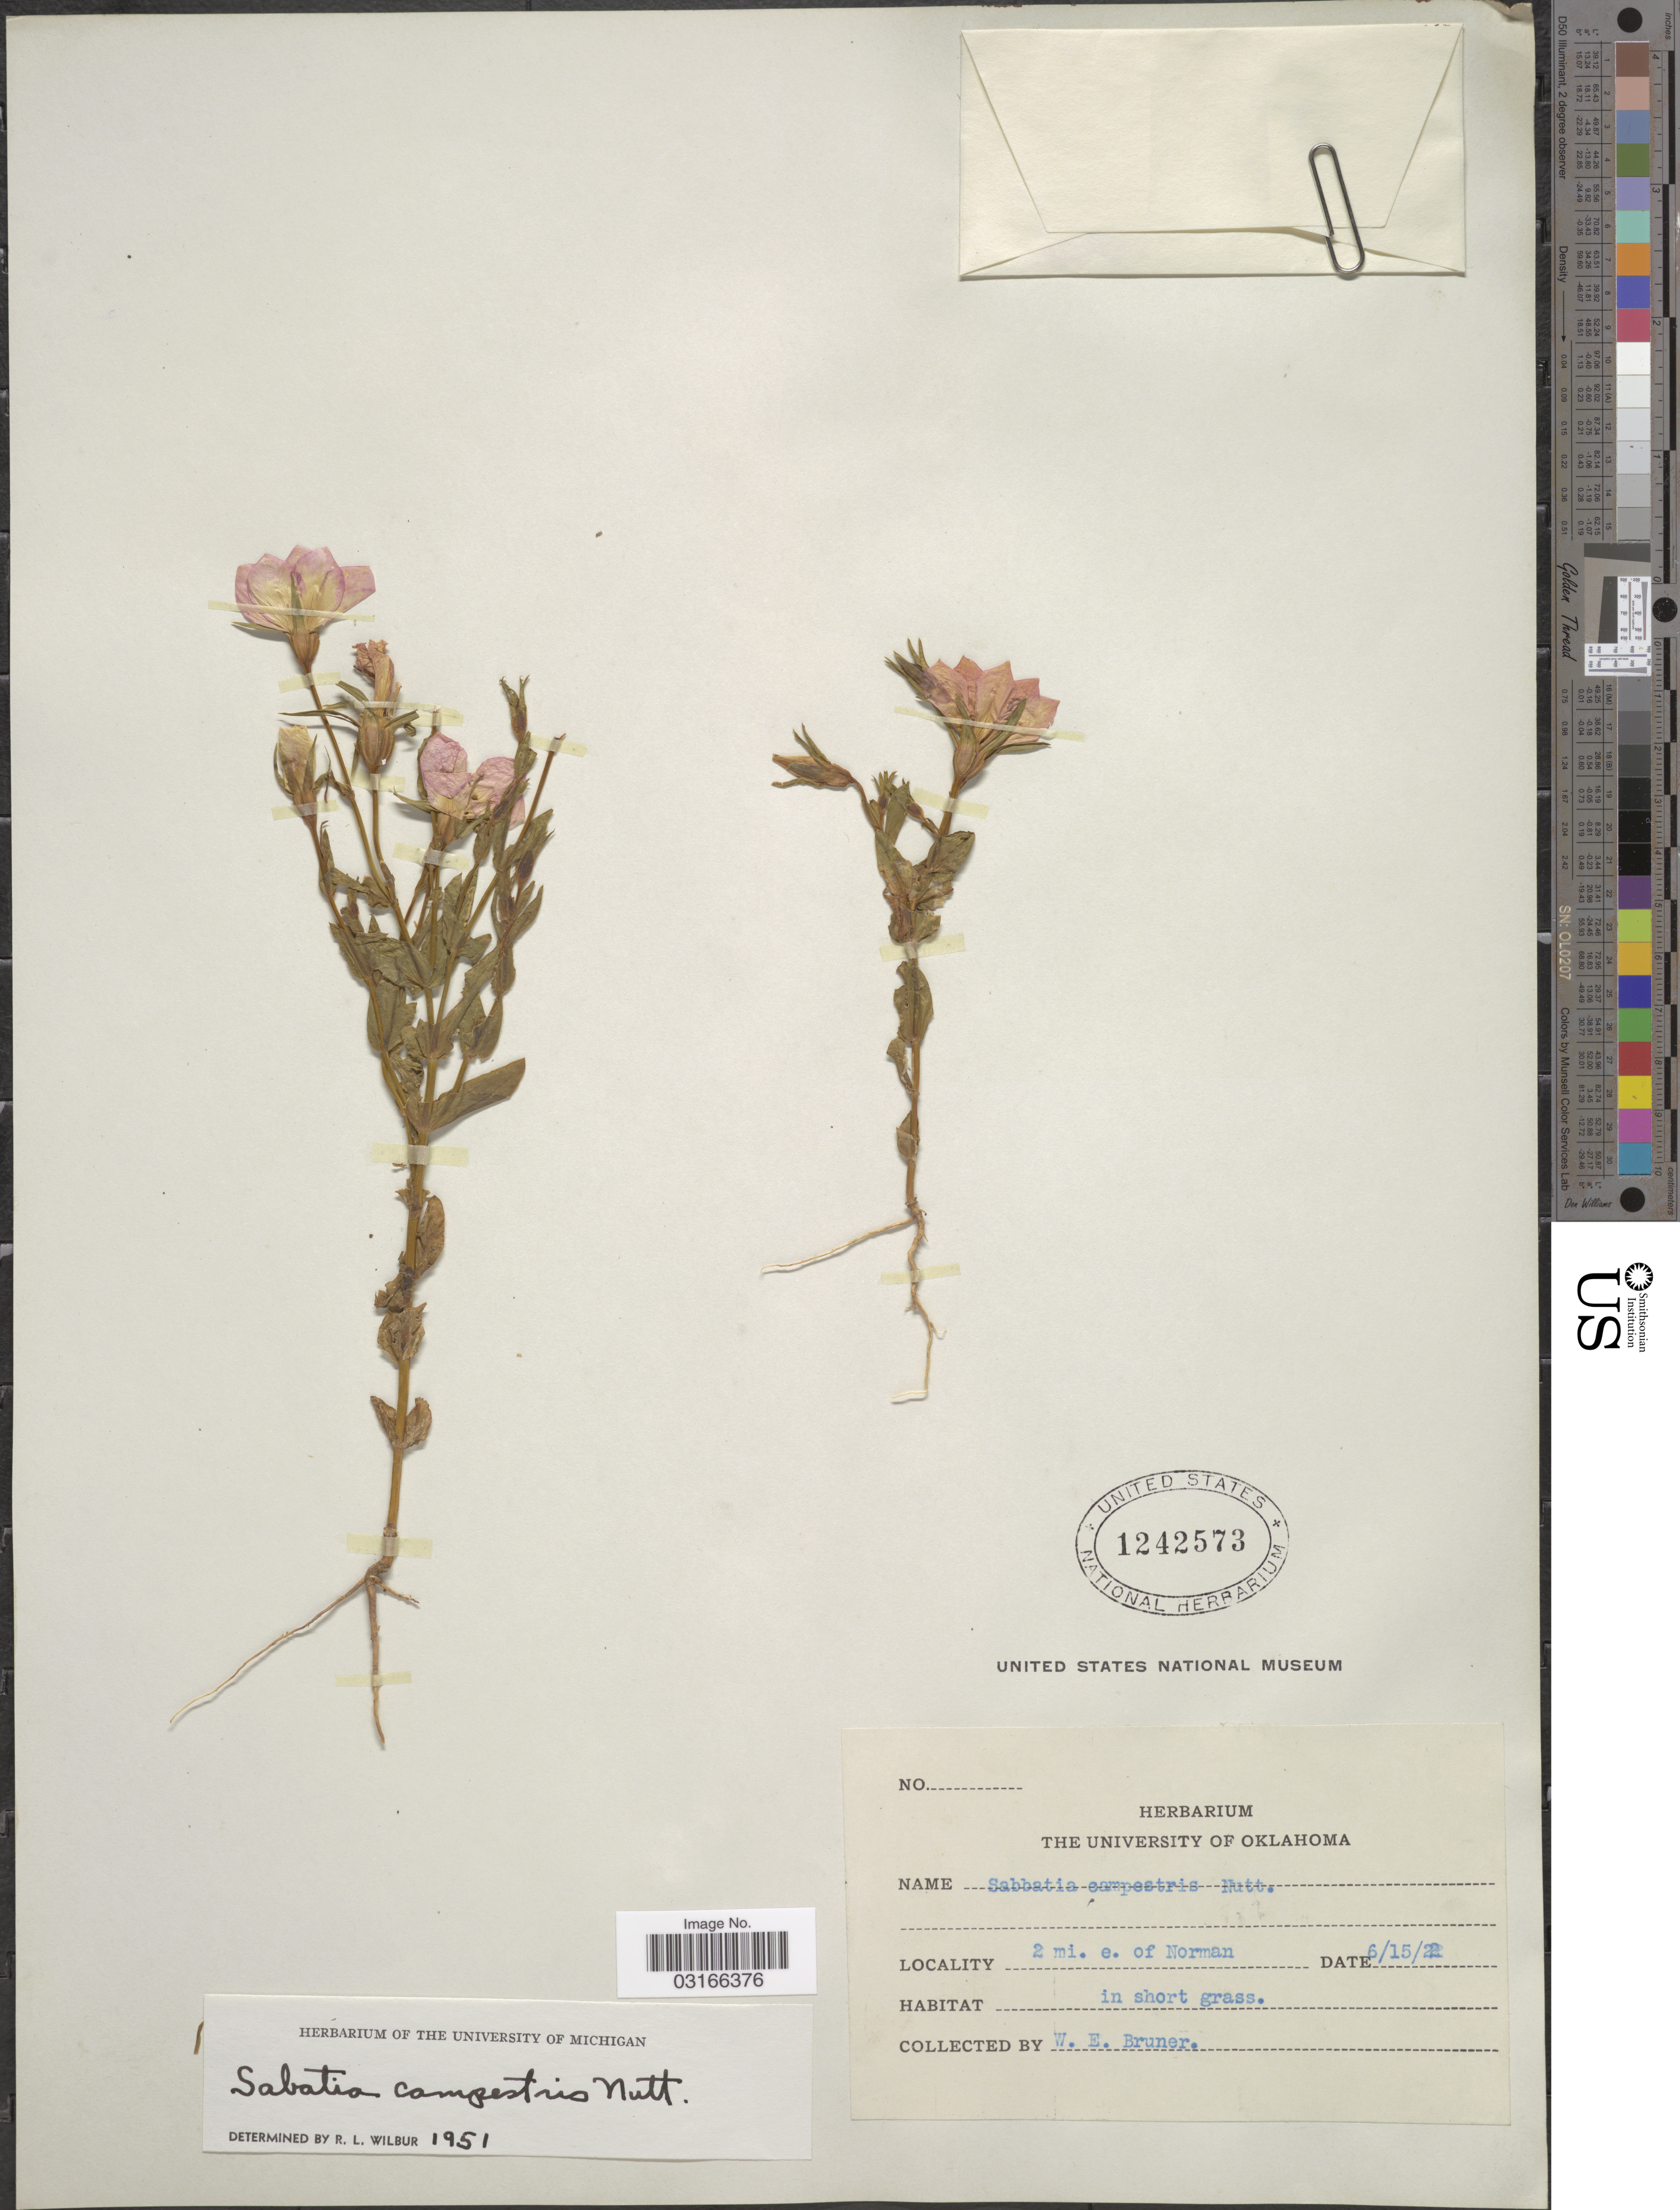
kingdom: Plantae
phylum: Tracheophyta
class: Magnoliopsida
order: Gentianales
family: Gentianaceae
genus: Sabatia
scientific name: Sabatia campestris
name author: Nutt.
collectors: W. Bruner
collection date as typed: Transcribed d/m/y: 15/6/22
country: United States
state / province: Oklahoma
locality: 2 mi. e. of Norman.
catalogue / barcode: US 1242573